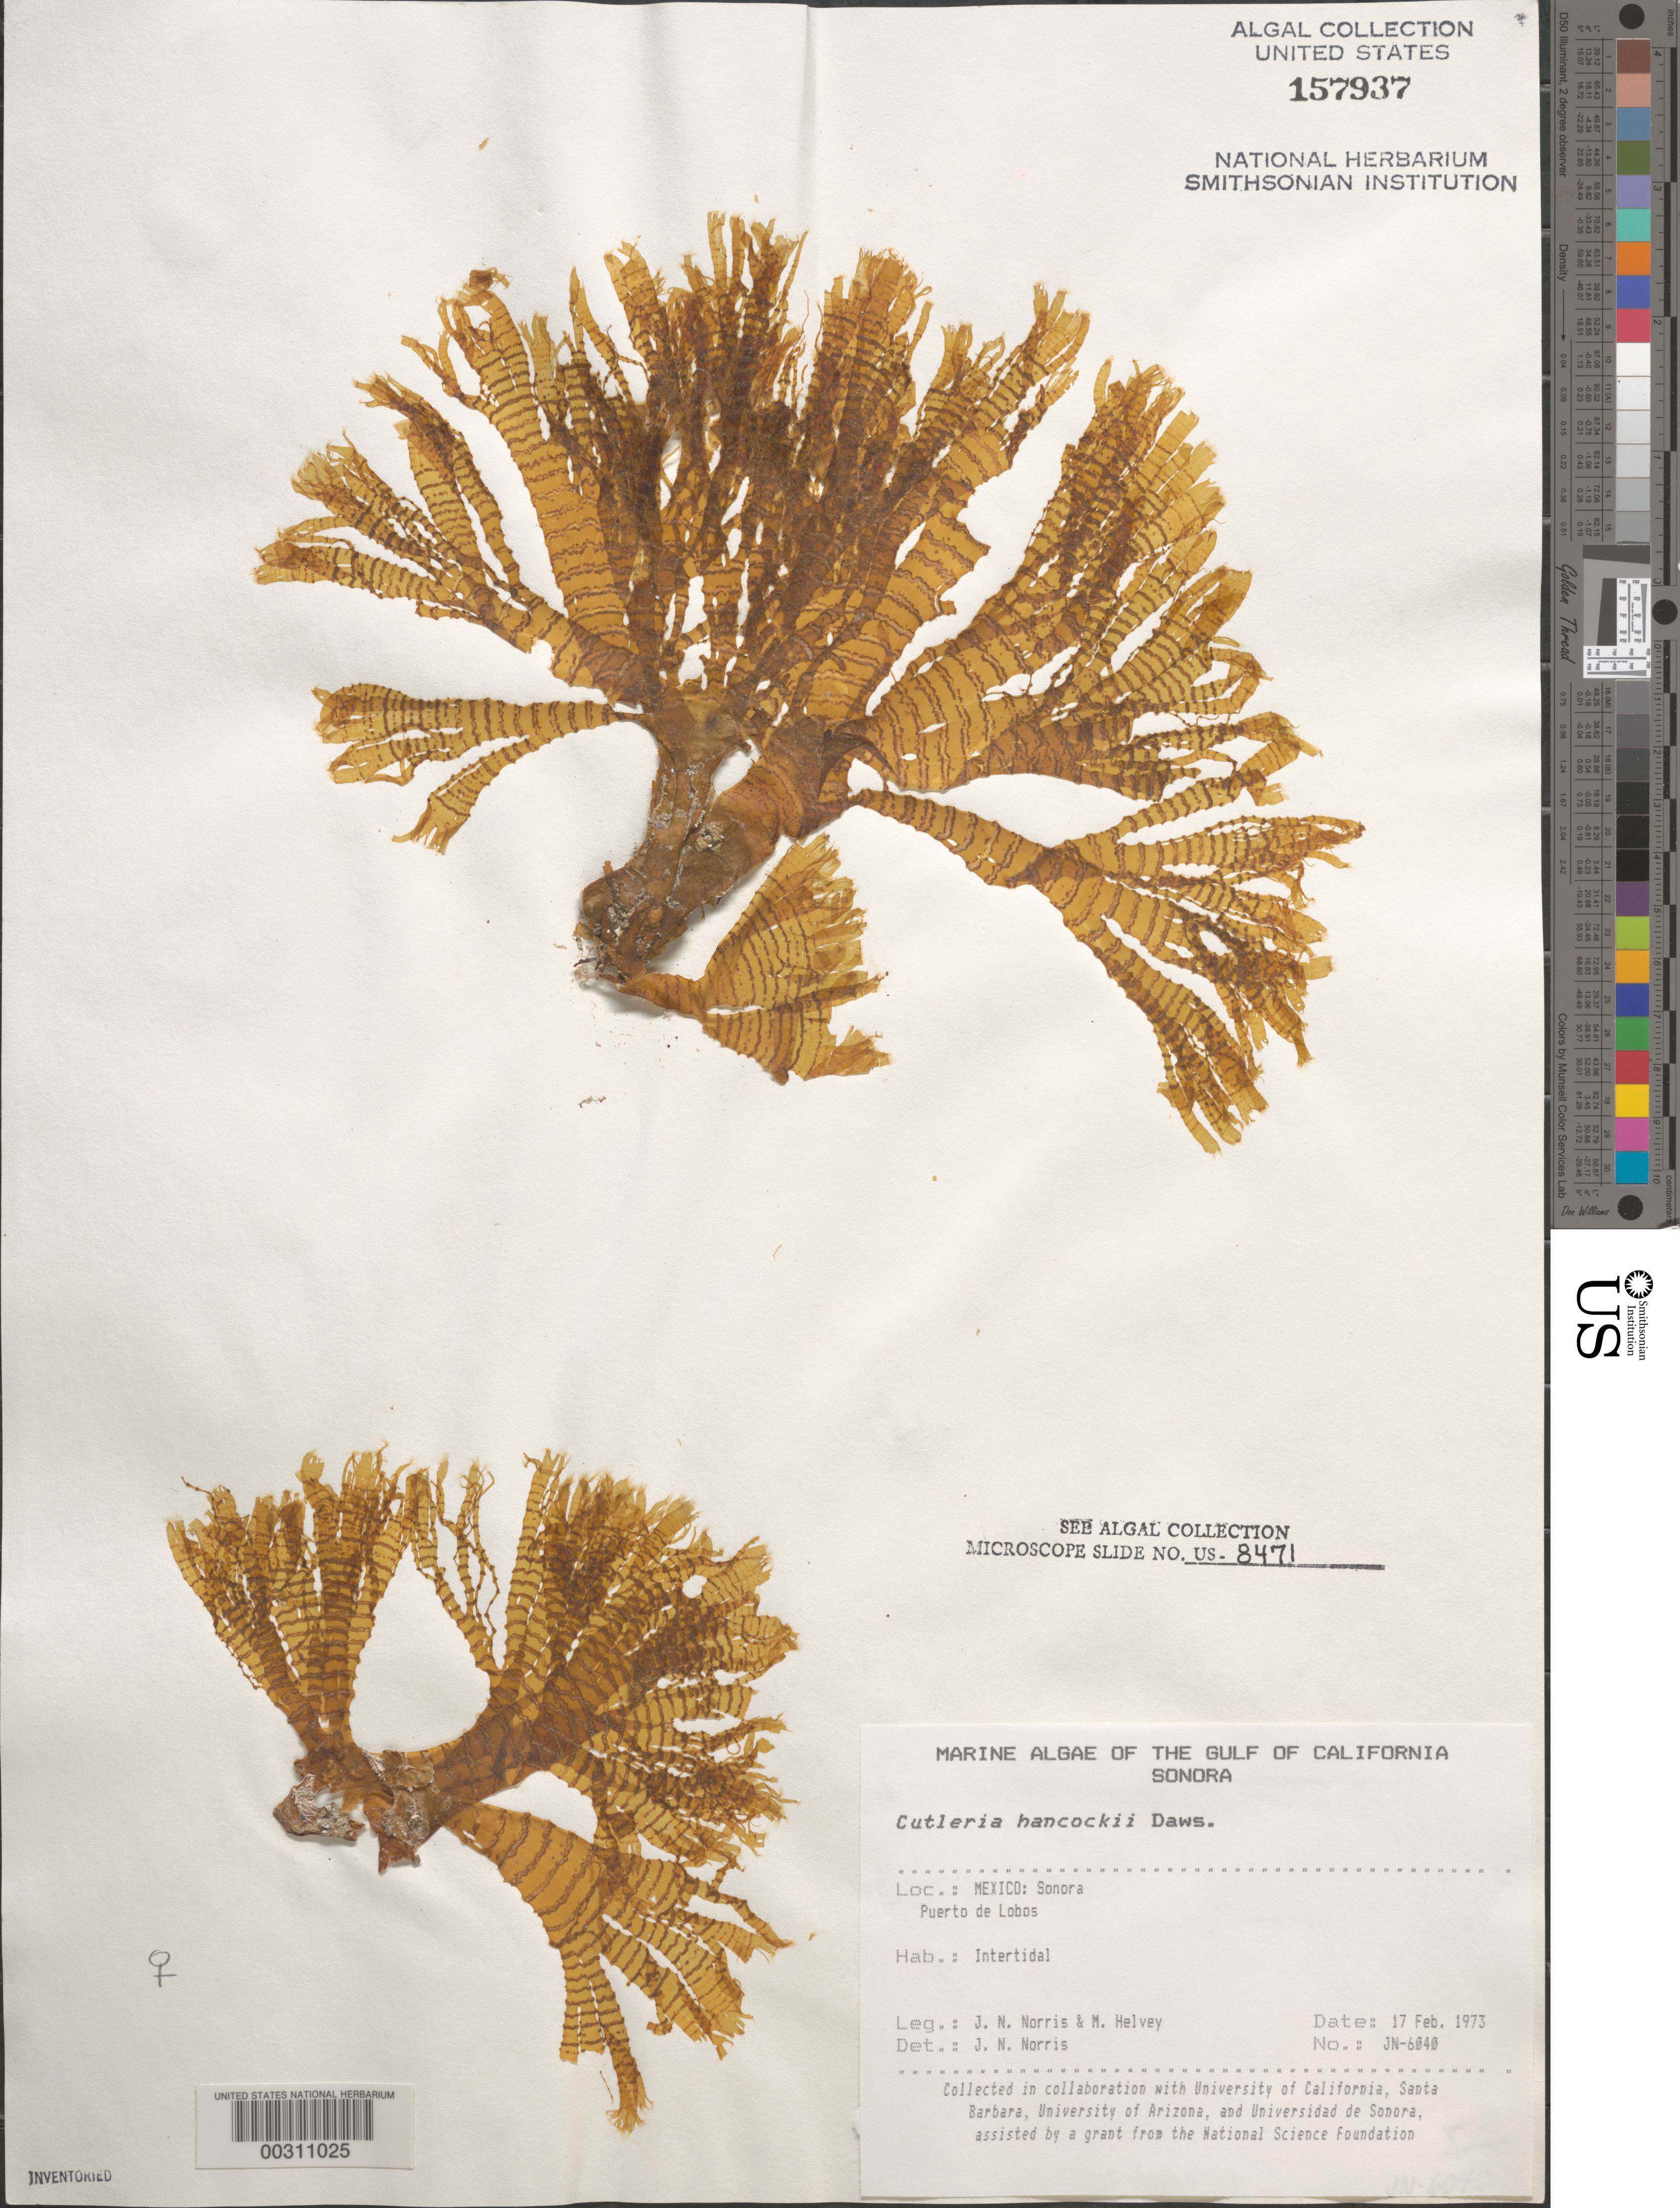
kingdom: Chromista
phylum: Ochrophyta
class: Phaeophyceae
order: Cutleriales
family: Cutleriaceae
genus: Cutleria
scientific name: Cutleria hancockii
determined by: Norris, James N.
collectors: J. N. Norris & M. Helvey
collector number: JN-6040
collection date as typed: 17 Feb 1973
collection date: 1973-02-17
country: Mexico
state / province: Sonora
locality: Cabo Tepoca, Puerto de Lobos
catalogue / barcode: US 157937